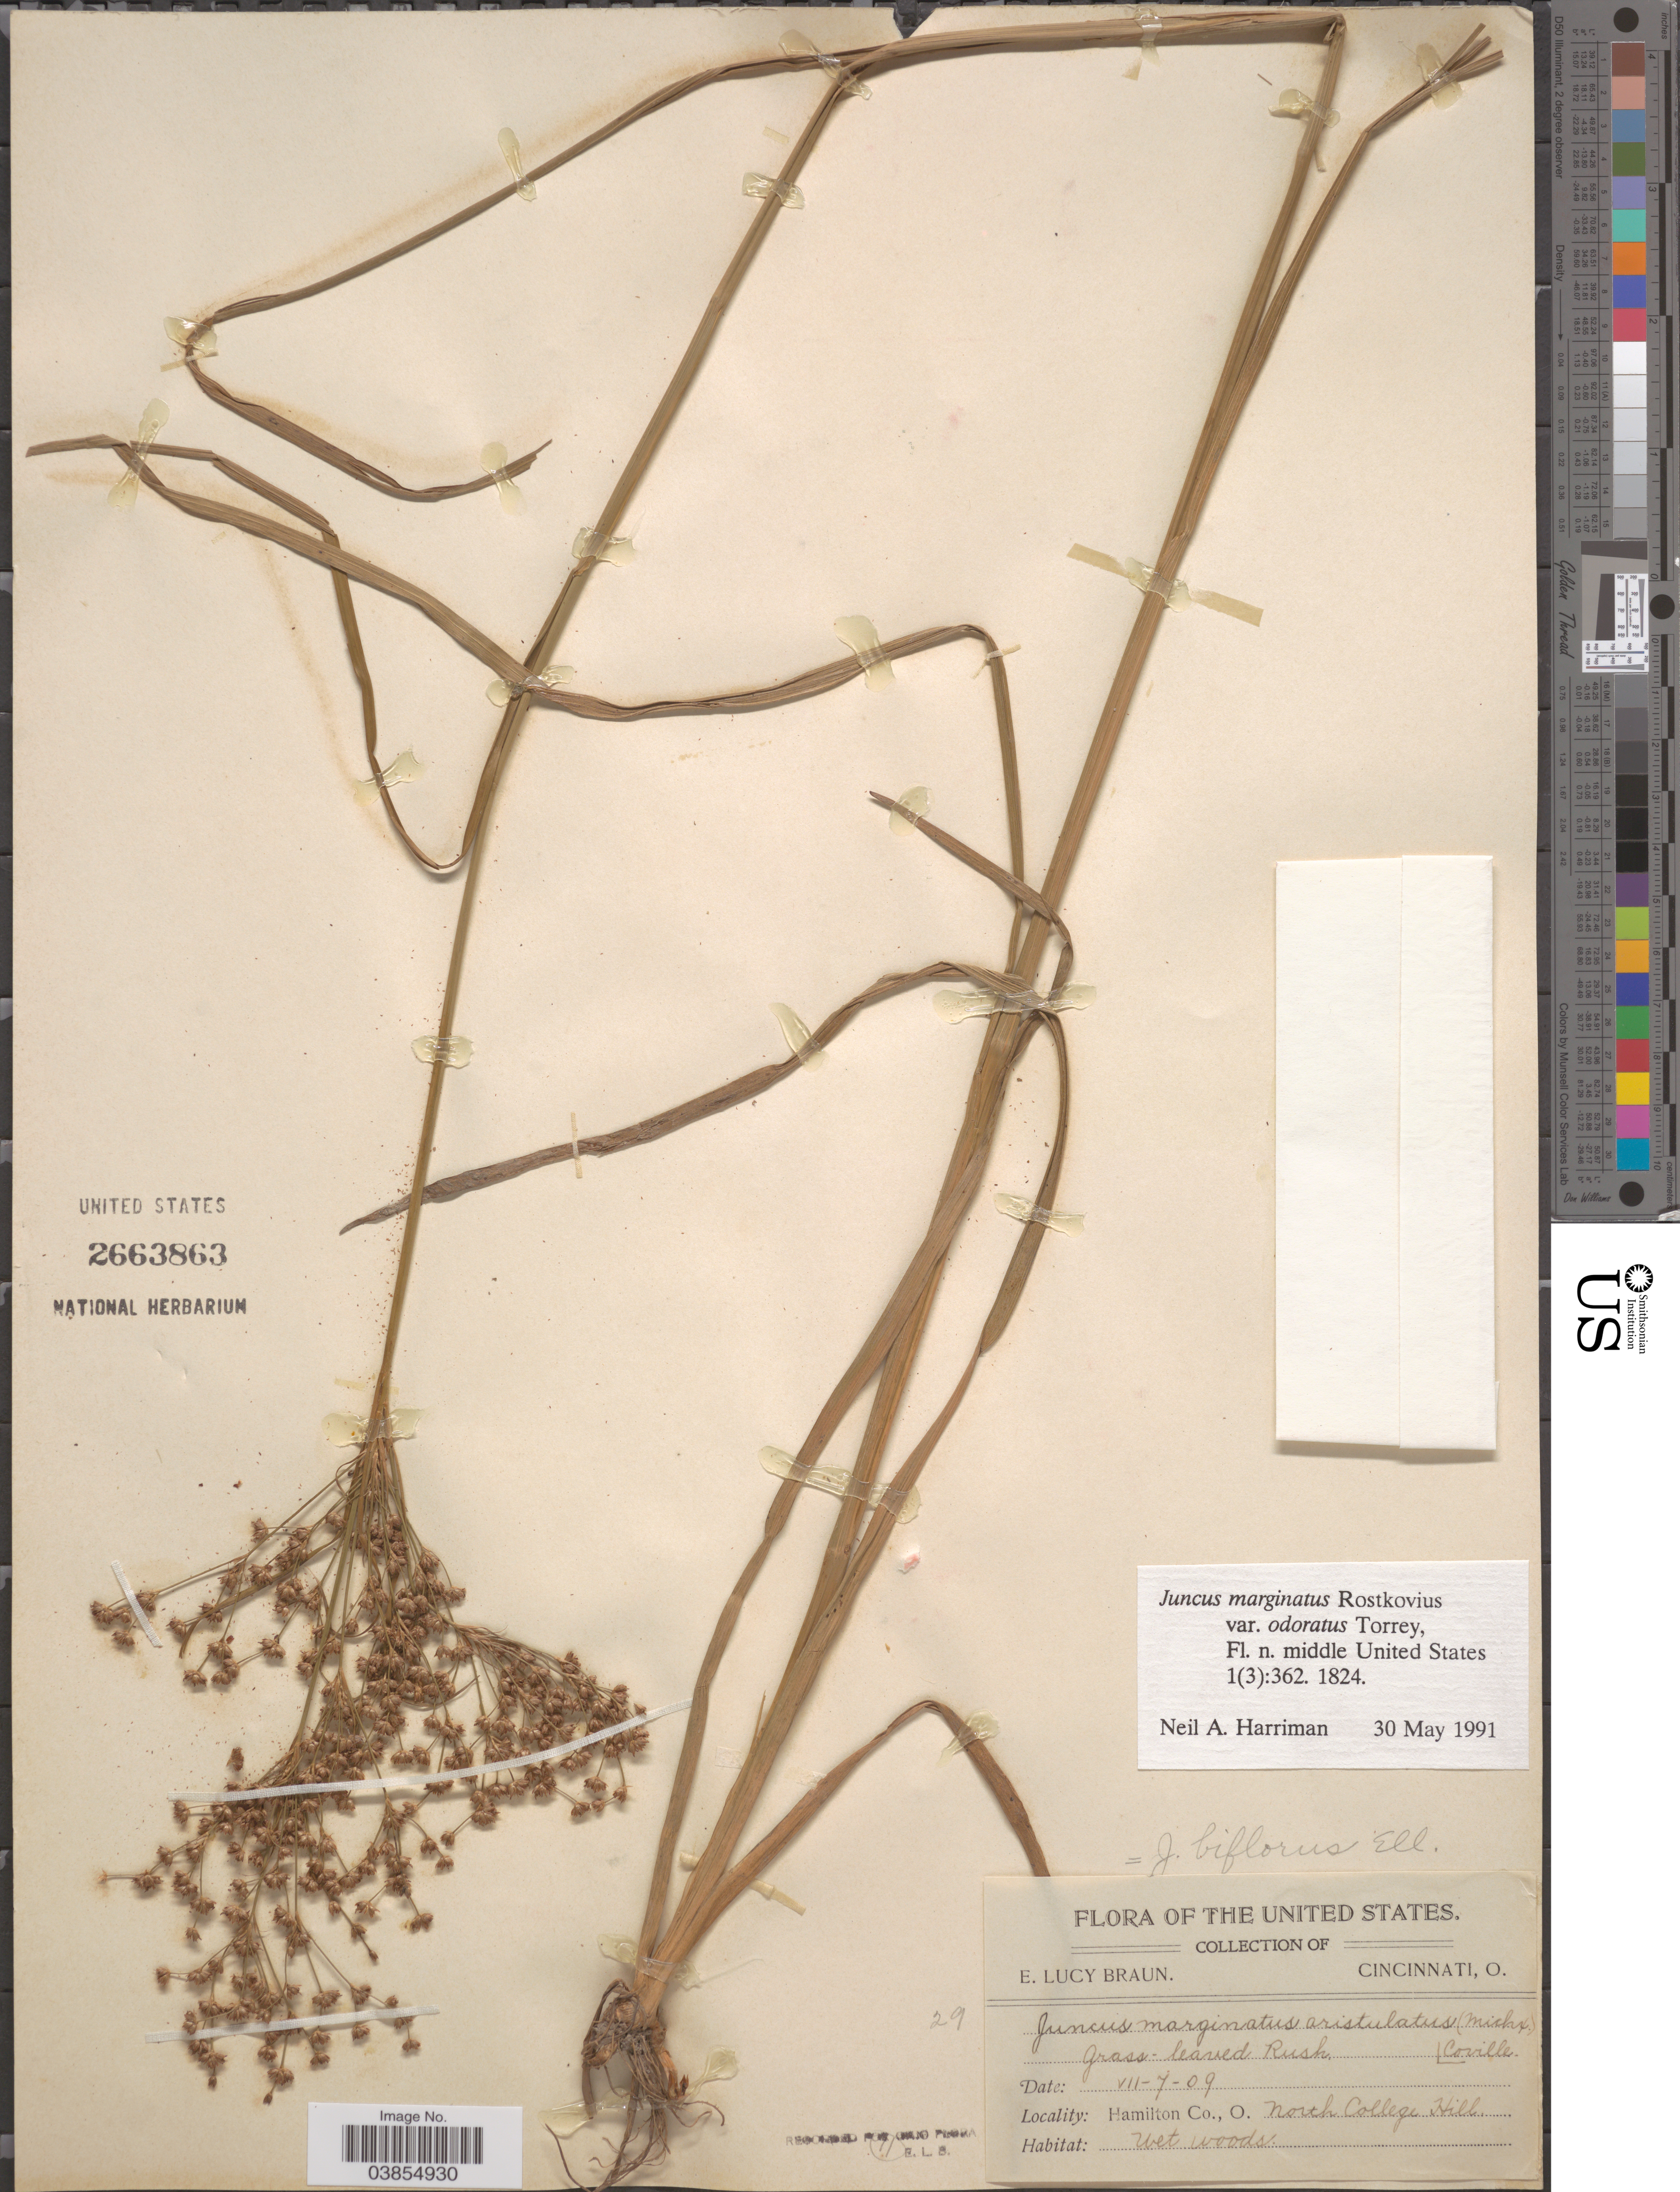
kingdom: Plantae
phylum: Tracheophyta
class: Liliopsida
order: Poales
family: Juncaceae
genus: Juncus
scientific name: Juncus marginatus var. odoratus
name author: Torr.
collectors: E. L. Braun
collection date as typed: Transcribed d/m/y: 7/7/9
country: United States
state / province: Ohio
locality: Hamilton Co., North College Hill.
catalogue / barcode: US 2663863